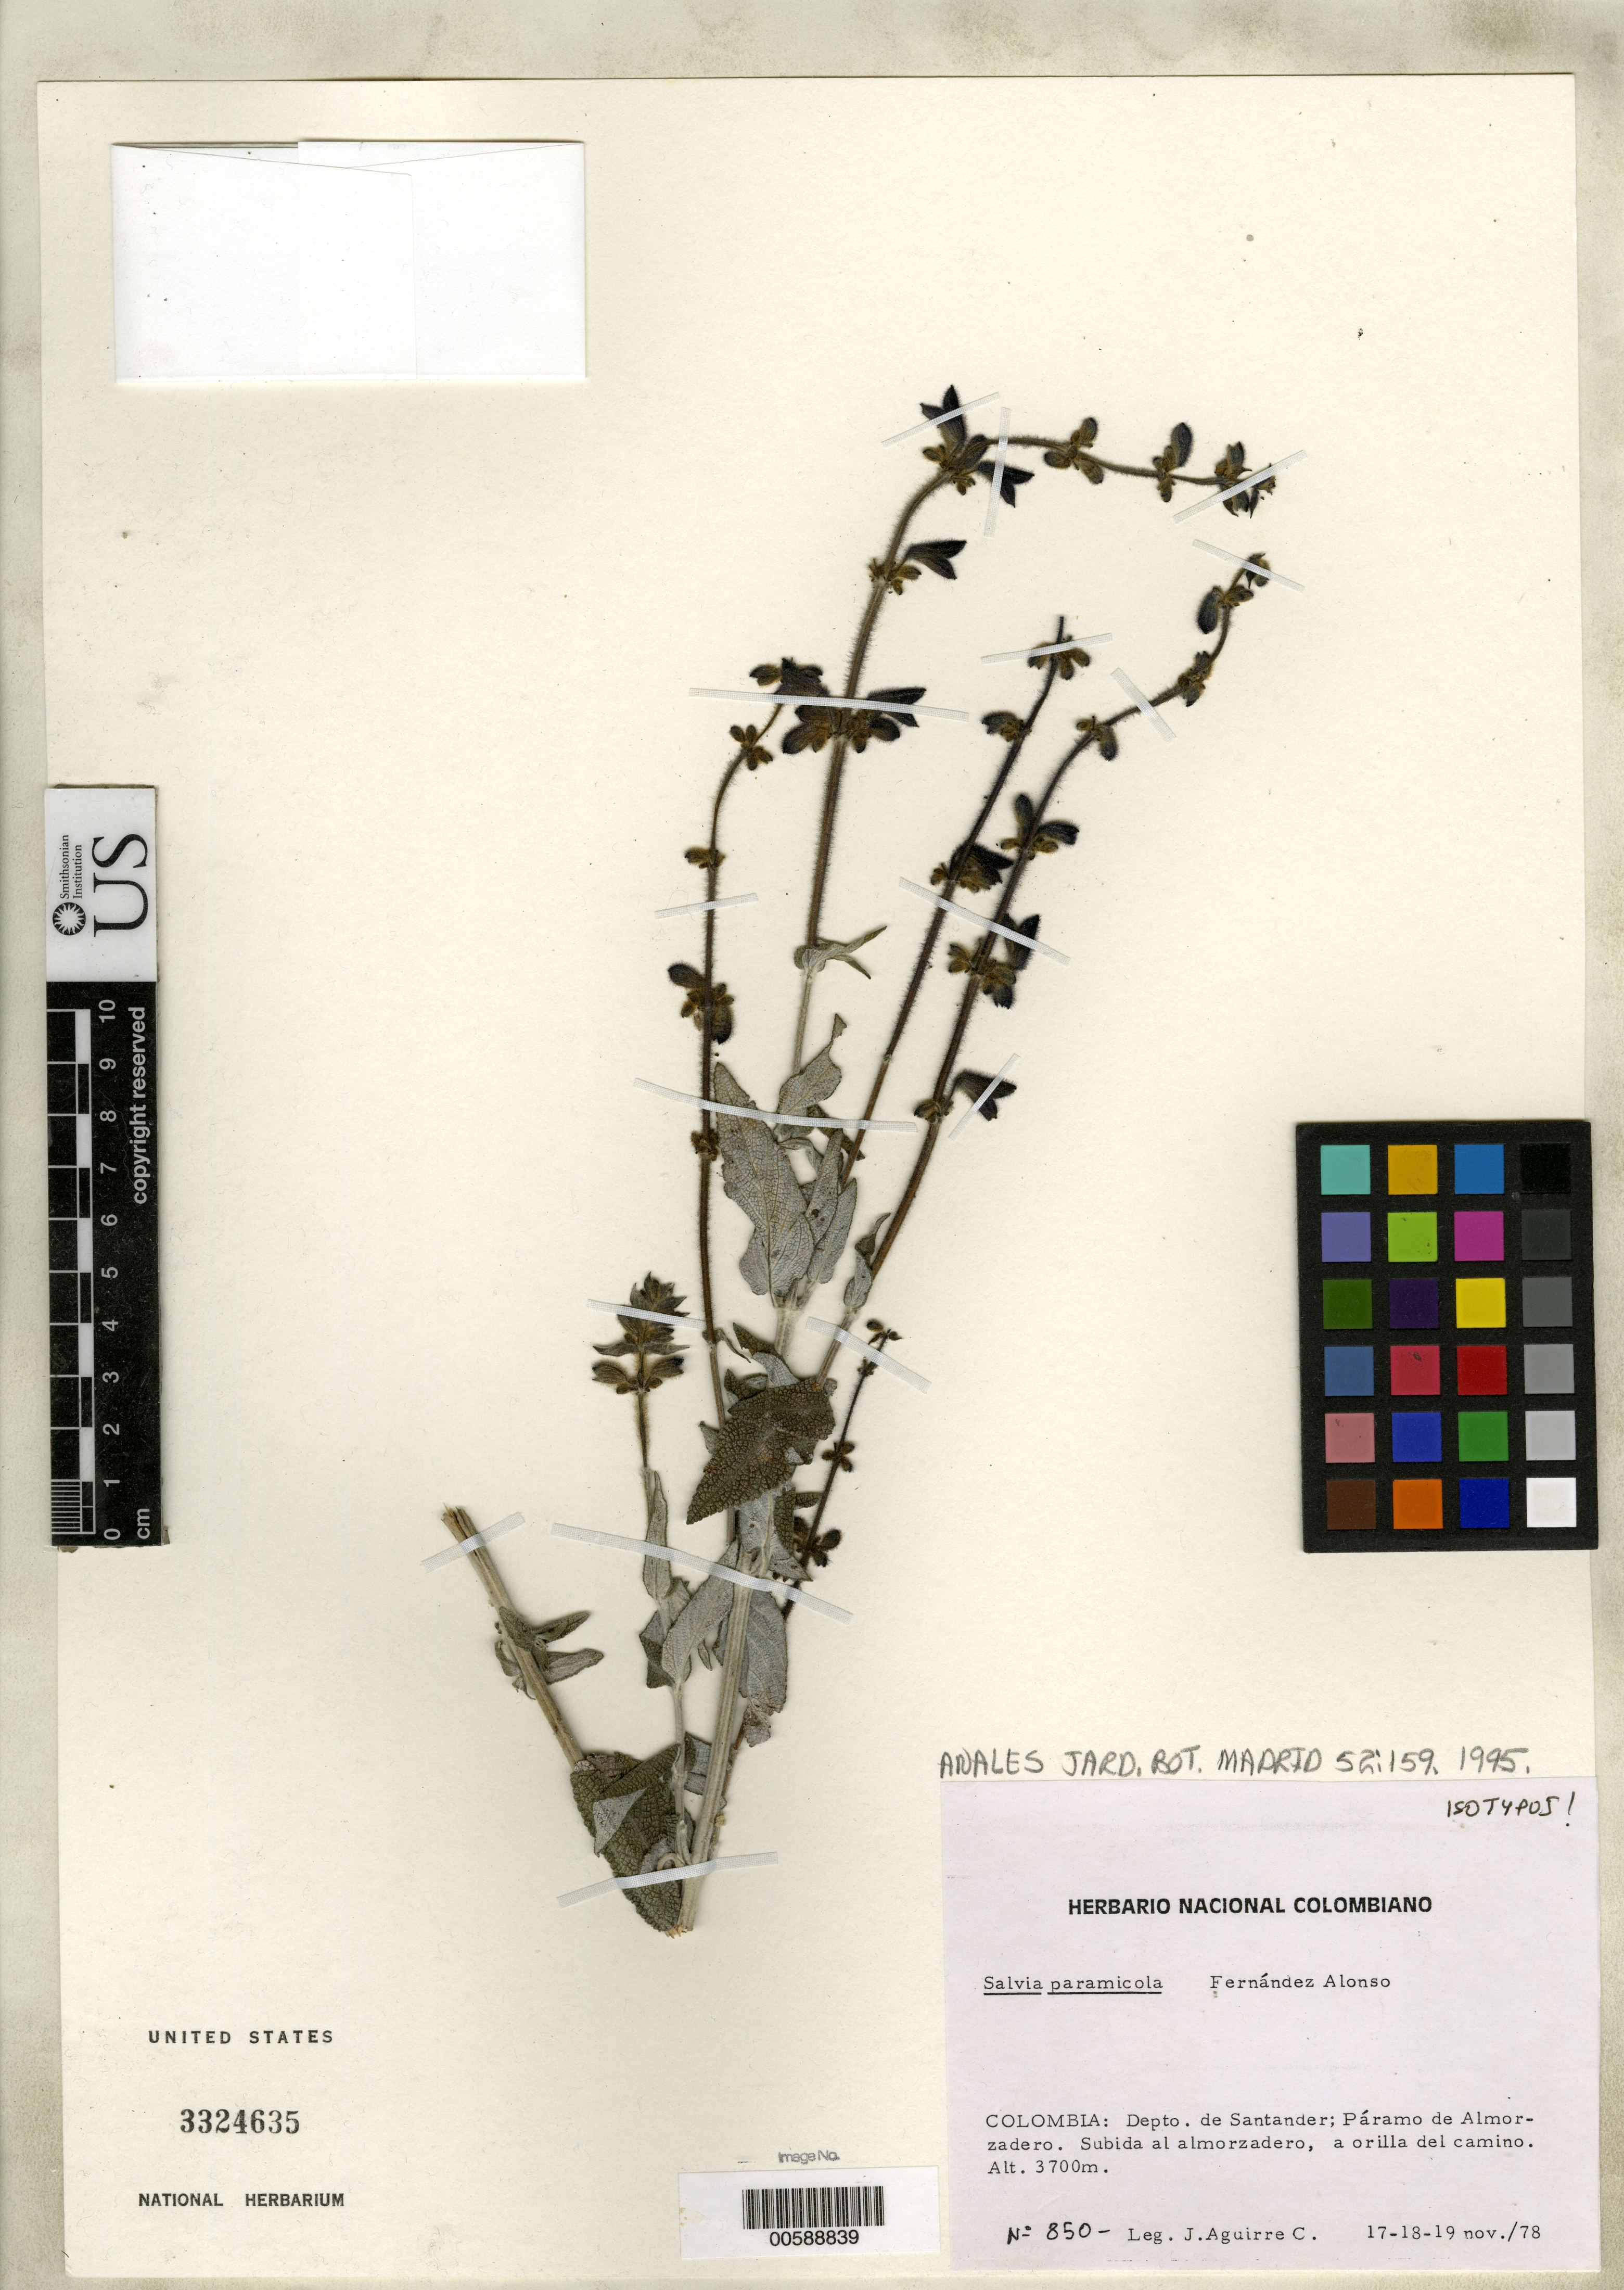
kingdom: Plantae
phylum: Tracheophyta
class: Magnoliopsida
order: Lamiales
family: Lamiaceae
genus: Salvia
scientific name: Salvia paramicola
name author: Fern. Alonso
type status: Isotype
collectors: J. Aguirre C.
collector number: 850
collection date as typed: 17 Nov 1978 to 19 Nov 1978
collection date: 1978-11-17/1978-11-19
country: Colombia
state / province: Santander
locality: Paramo de Almorzadero.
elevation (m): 3700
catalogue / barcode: US 3324635